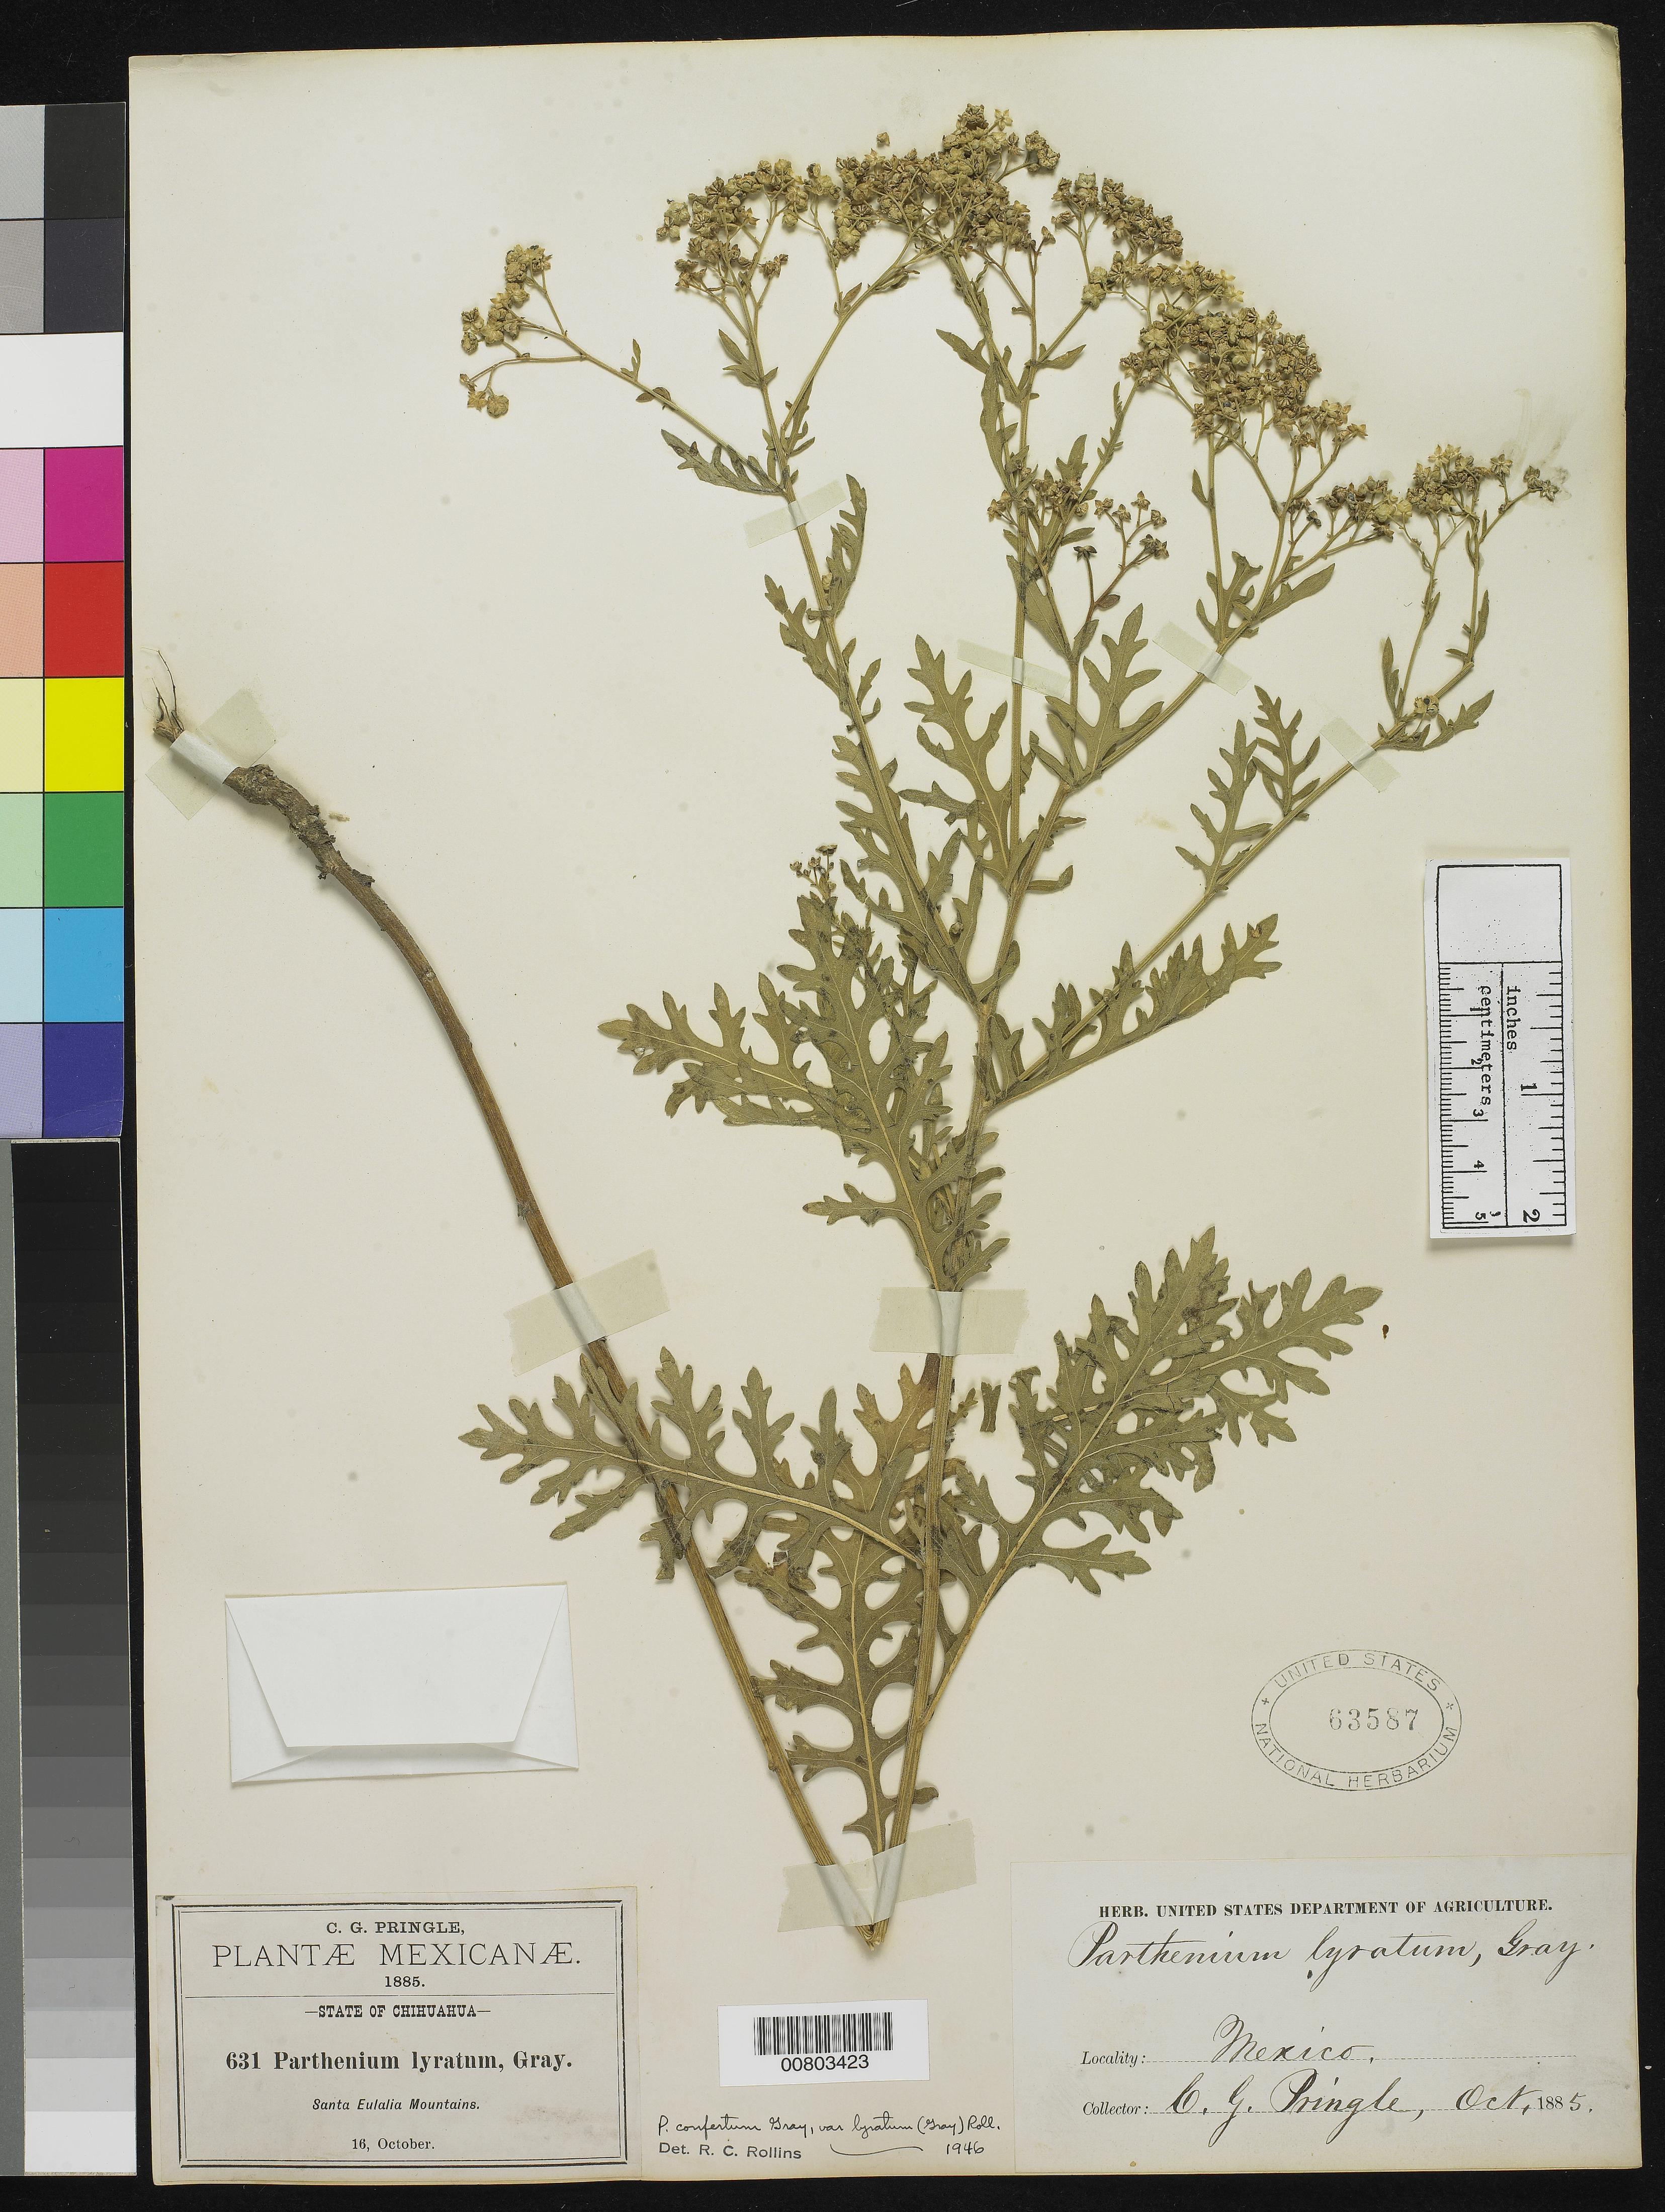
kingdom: Plantae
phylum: Tracheophyta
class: Magnoliopsida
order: Asterales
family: Asteraceae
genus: Parthenium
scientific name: Parthenium confertum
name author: A. Gray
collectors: C. G. Pringle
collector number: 631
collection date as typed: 16 Oct 1885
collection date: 1885-10-16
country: Mexico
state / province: Chihuahua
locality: Santa Eulalia Mountains, Chihuahua.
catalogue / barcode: US 63587